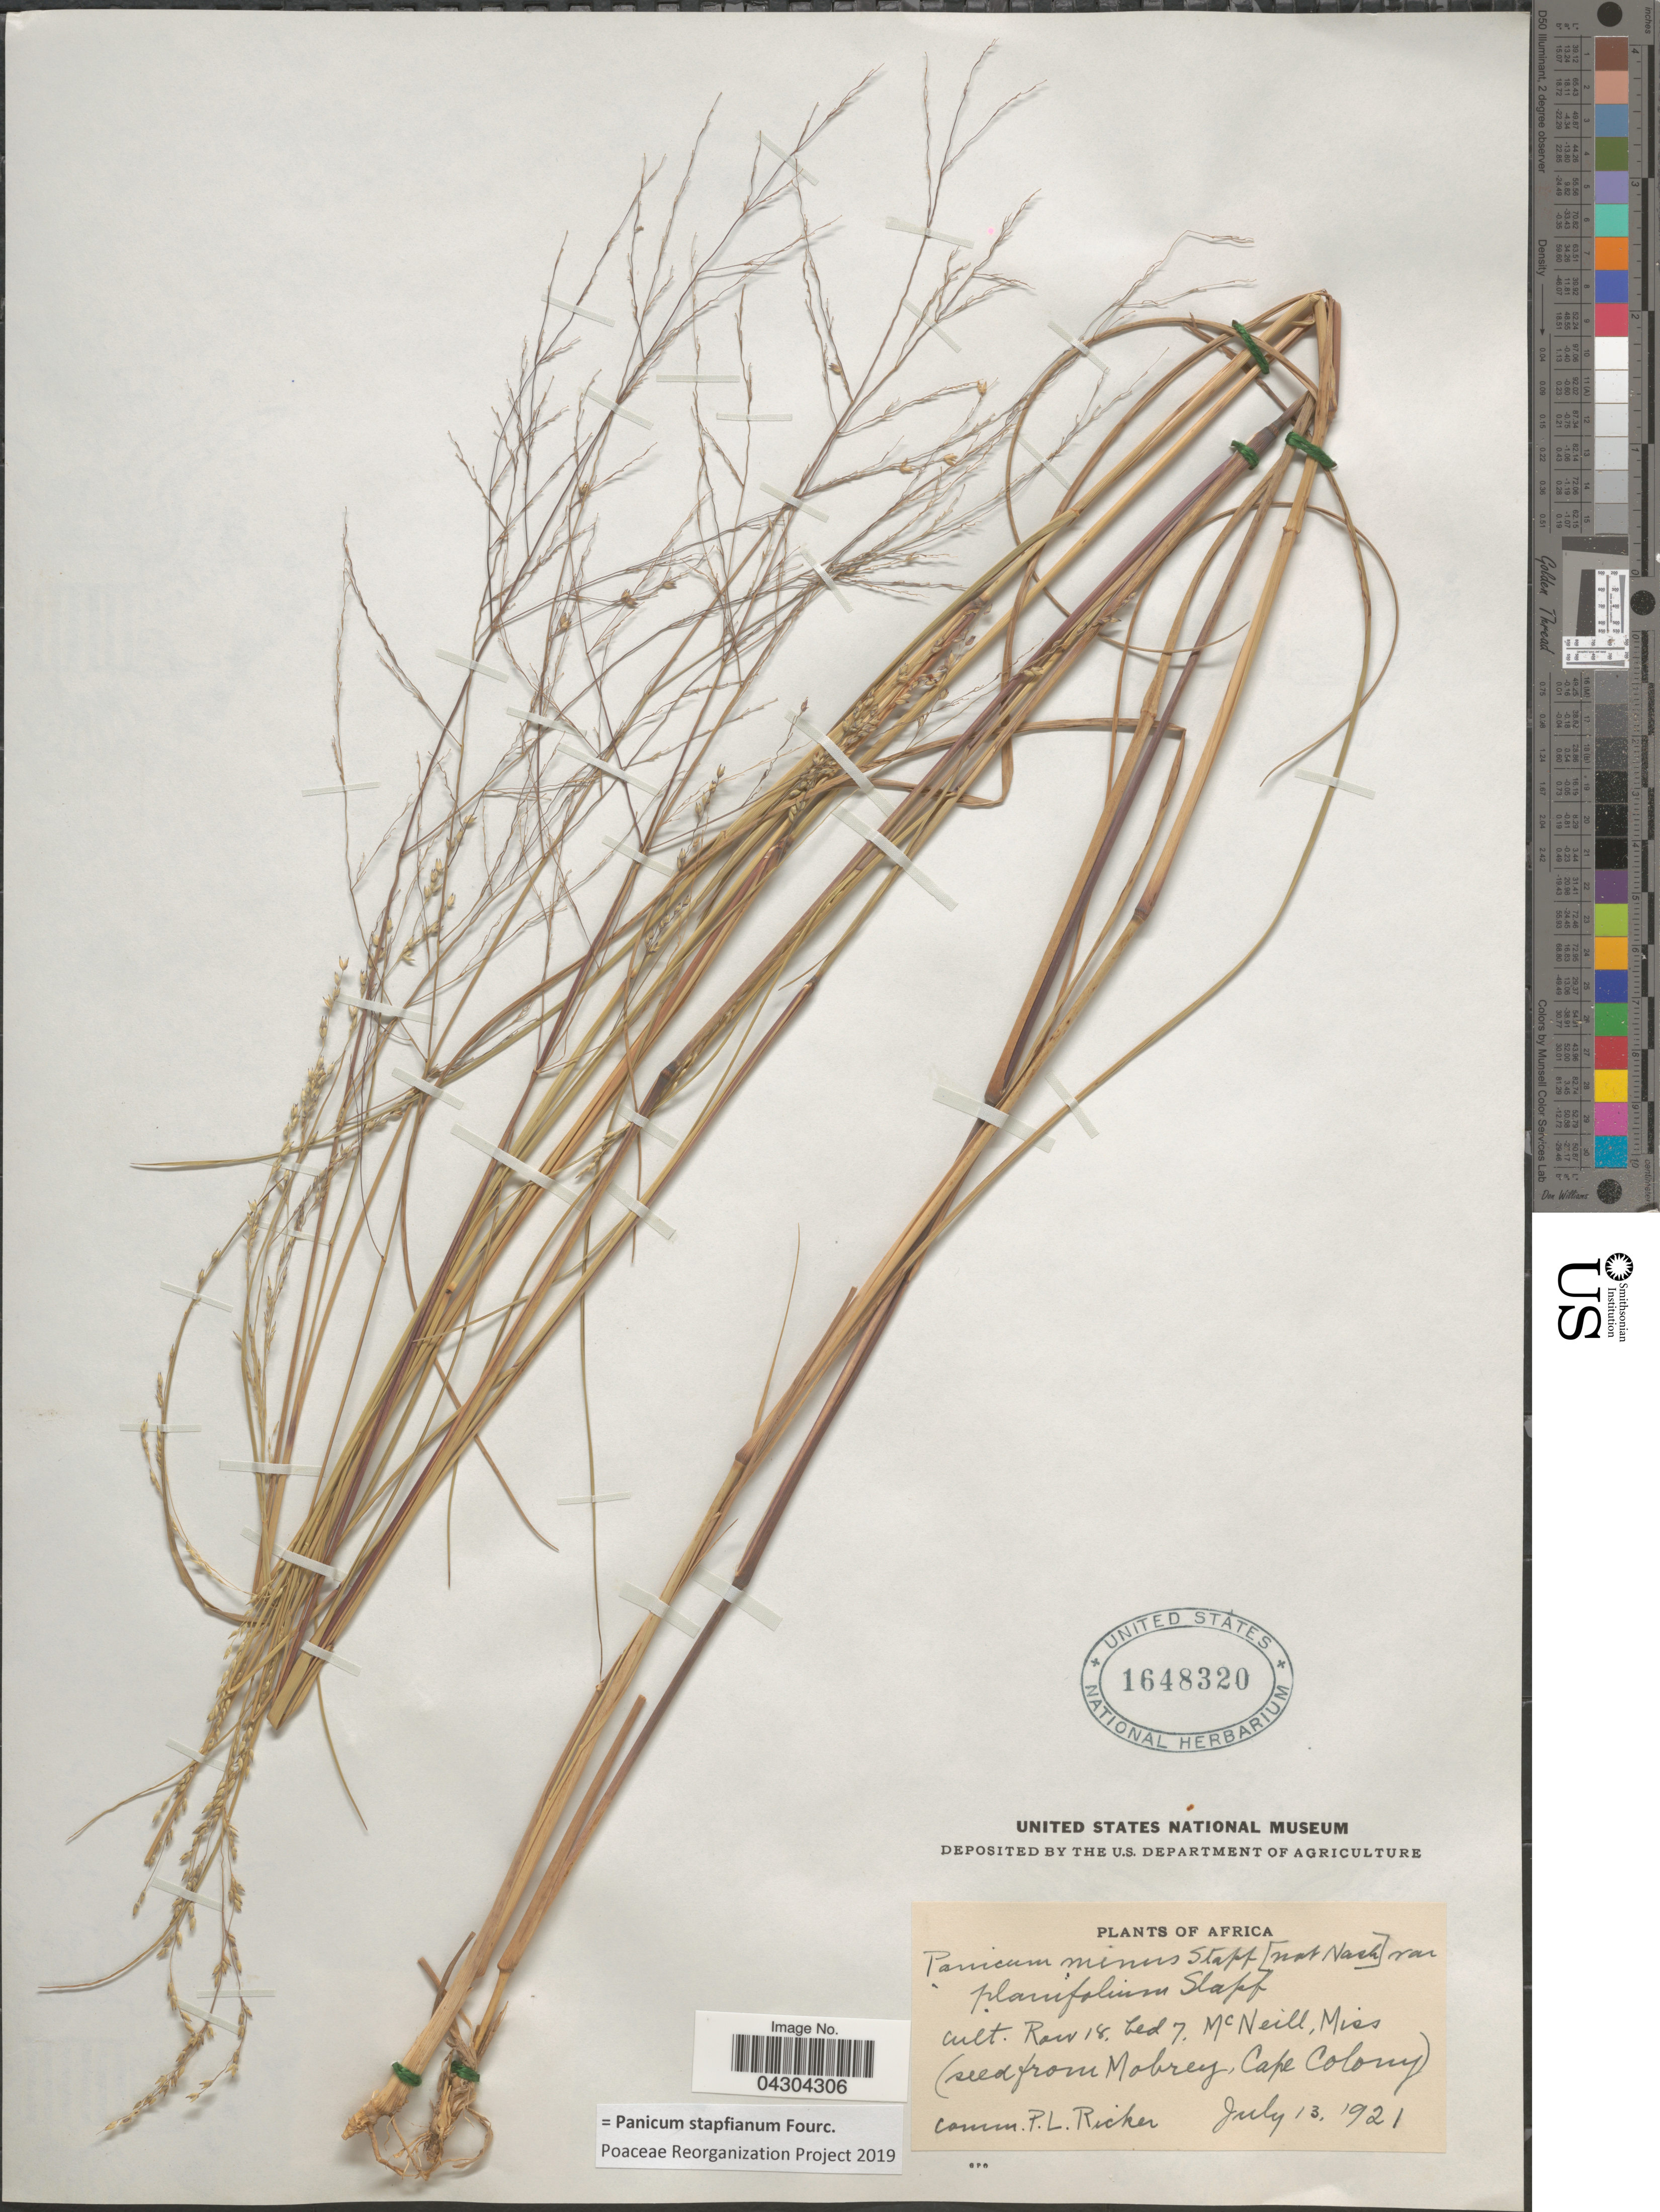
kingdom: Plantae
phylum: Tracheophyta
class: Liliopsida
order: Poales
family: Poaceae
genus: Panicum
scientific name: Panicum stapfianum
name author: Fourc.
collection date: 1921-07-13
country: United States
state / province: Mississippi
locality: Row 18, bed 7. McNeill.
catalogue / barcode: US 1648320